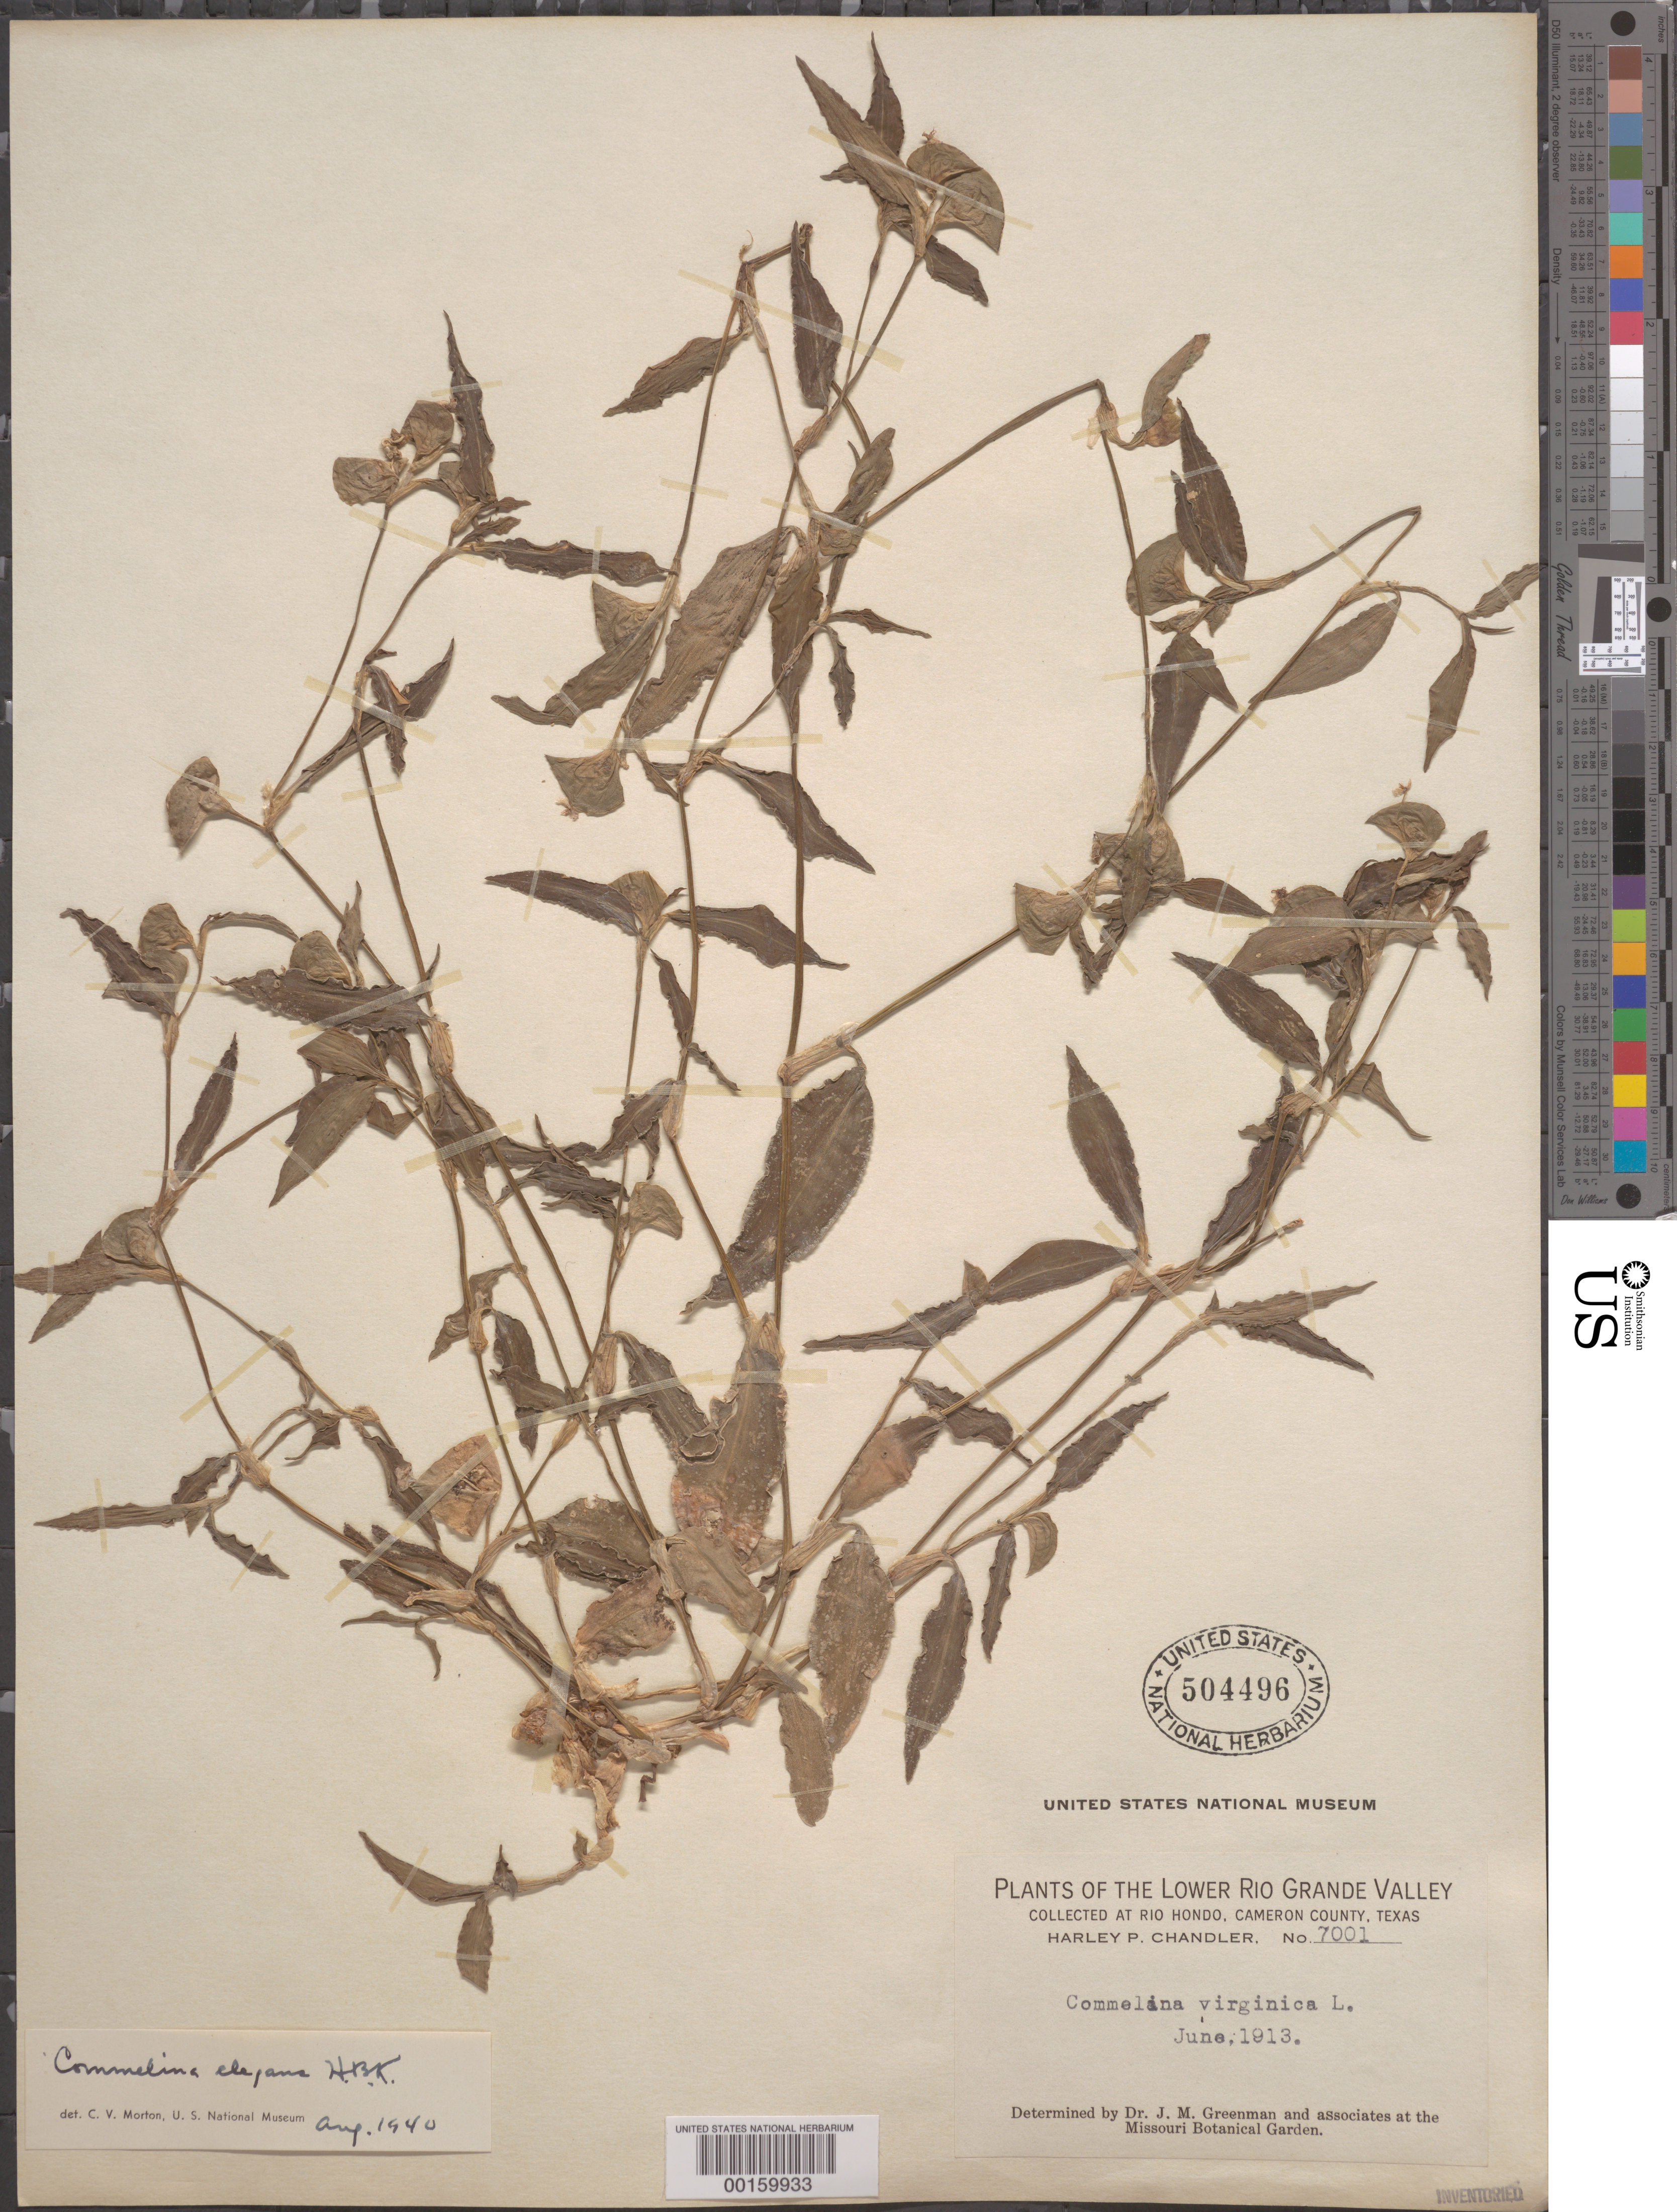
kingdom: Plantae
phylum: Tracheophyta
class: Liliopsida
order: Commelinales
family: Commelinaceae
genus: Commelina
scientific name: Commelina erecta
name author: L.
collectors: H. Chandler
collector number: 7001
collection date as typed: Jun 1913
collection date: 1913-06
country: United States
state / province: Texas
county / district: Cameron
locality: Rio hondo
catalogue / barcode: US 504496